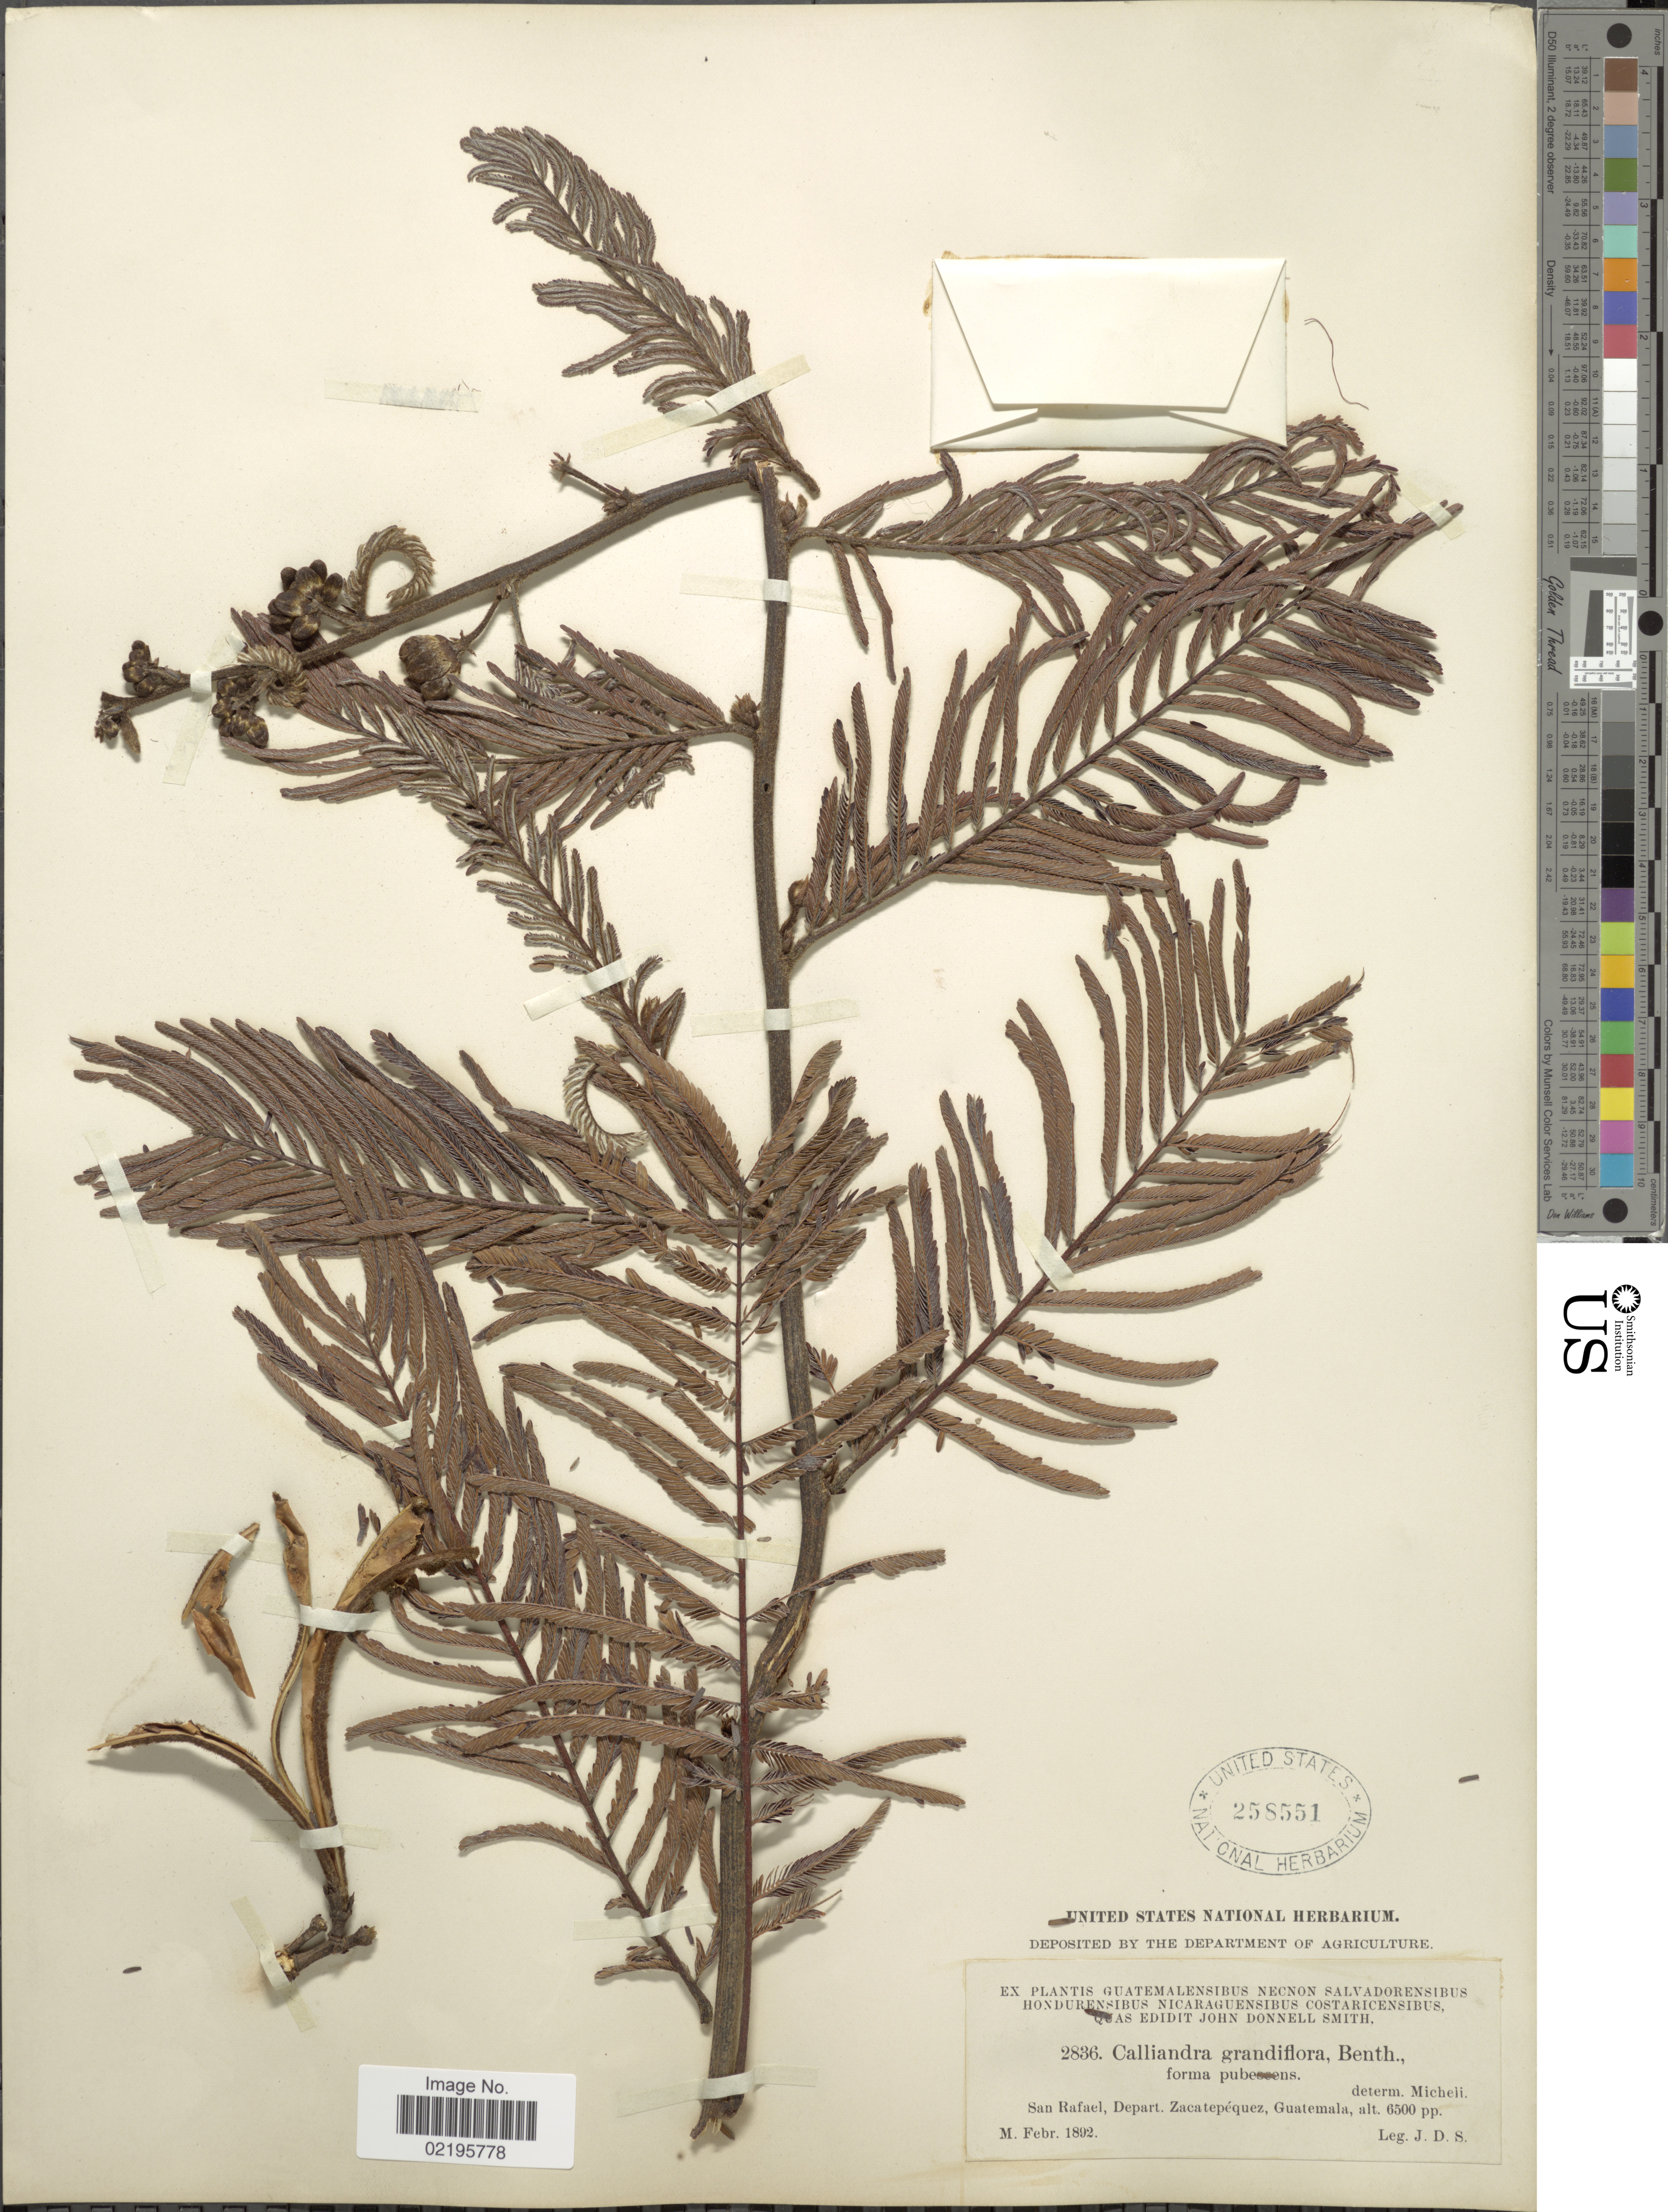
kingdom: Plantae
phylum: Tracheophyta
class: Magnoliopsida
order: Fabales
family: Fabaceae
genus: Calliandra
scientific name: Calliandra conzattiana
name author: (Britton) Standl.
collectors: J. Donnell Smith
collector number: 2836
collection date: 1892-02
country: Guatemala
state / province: Sacatepéquez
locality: San Rafael, Depart. Zacatepequez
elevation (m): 1981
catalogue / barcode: US 258551